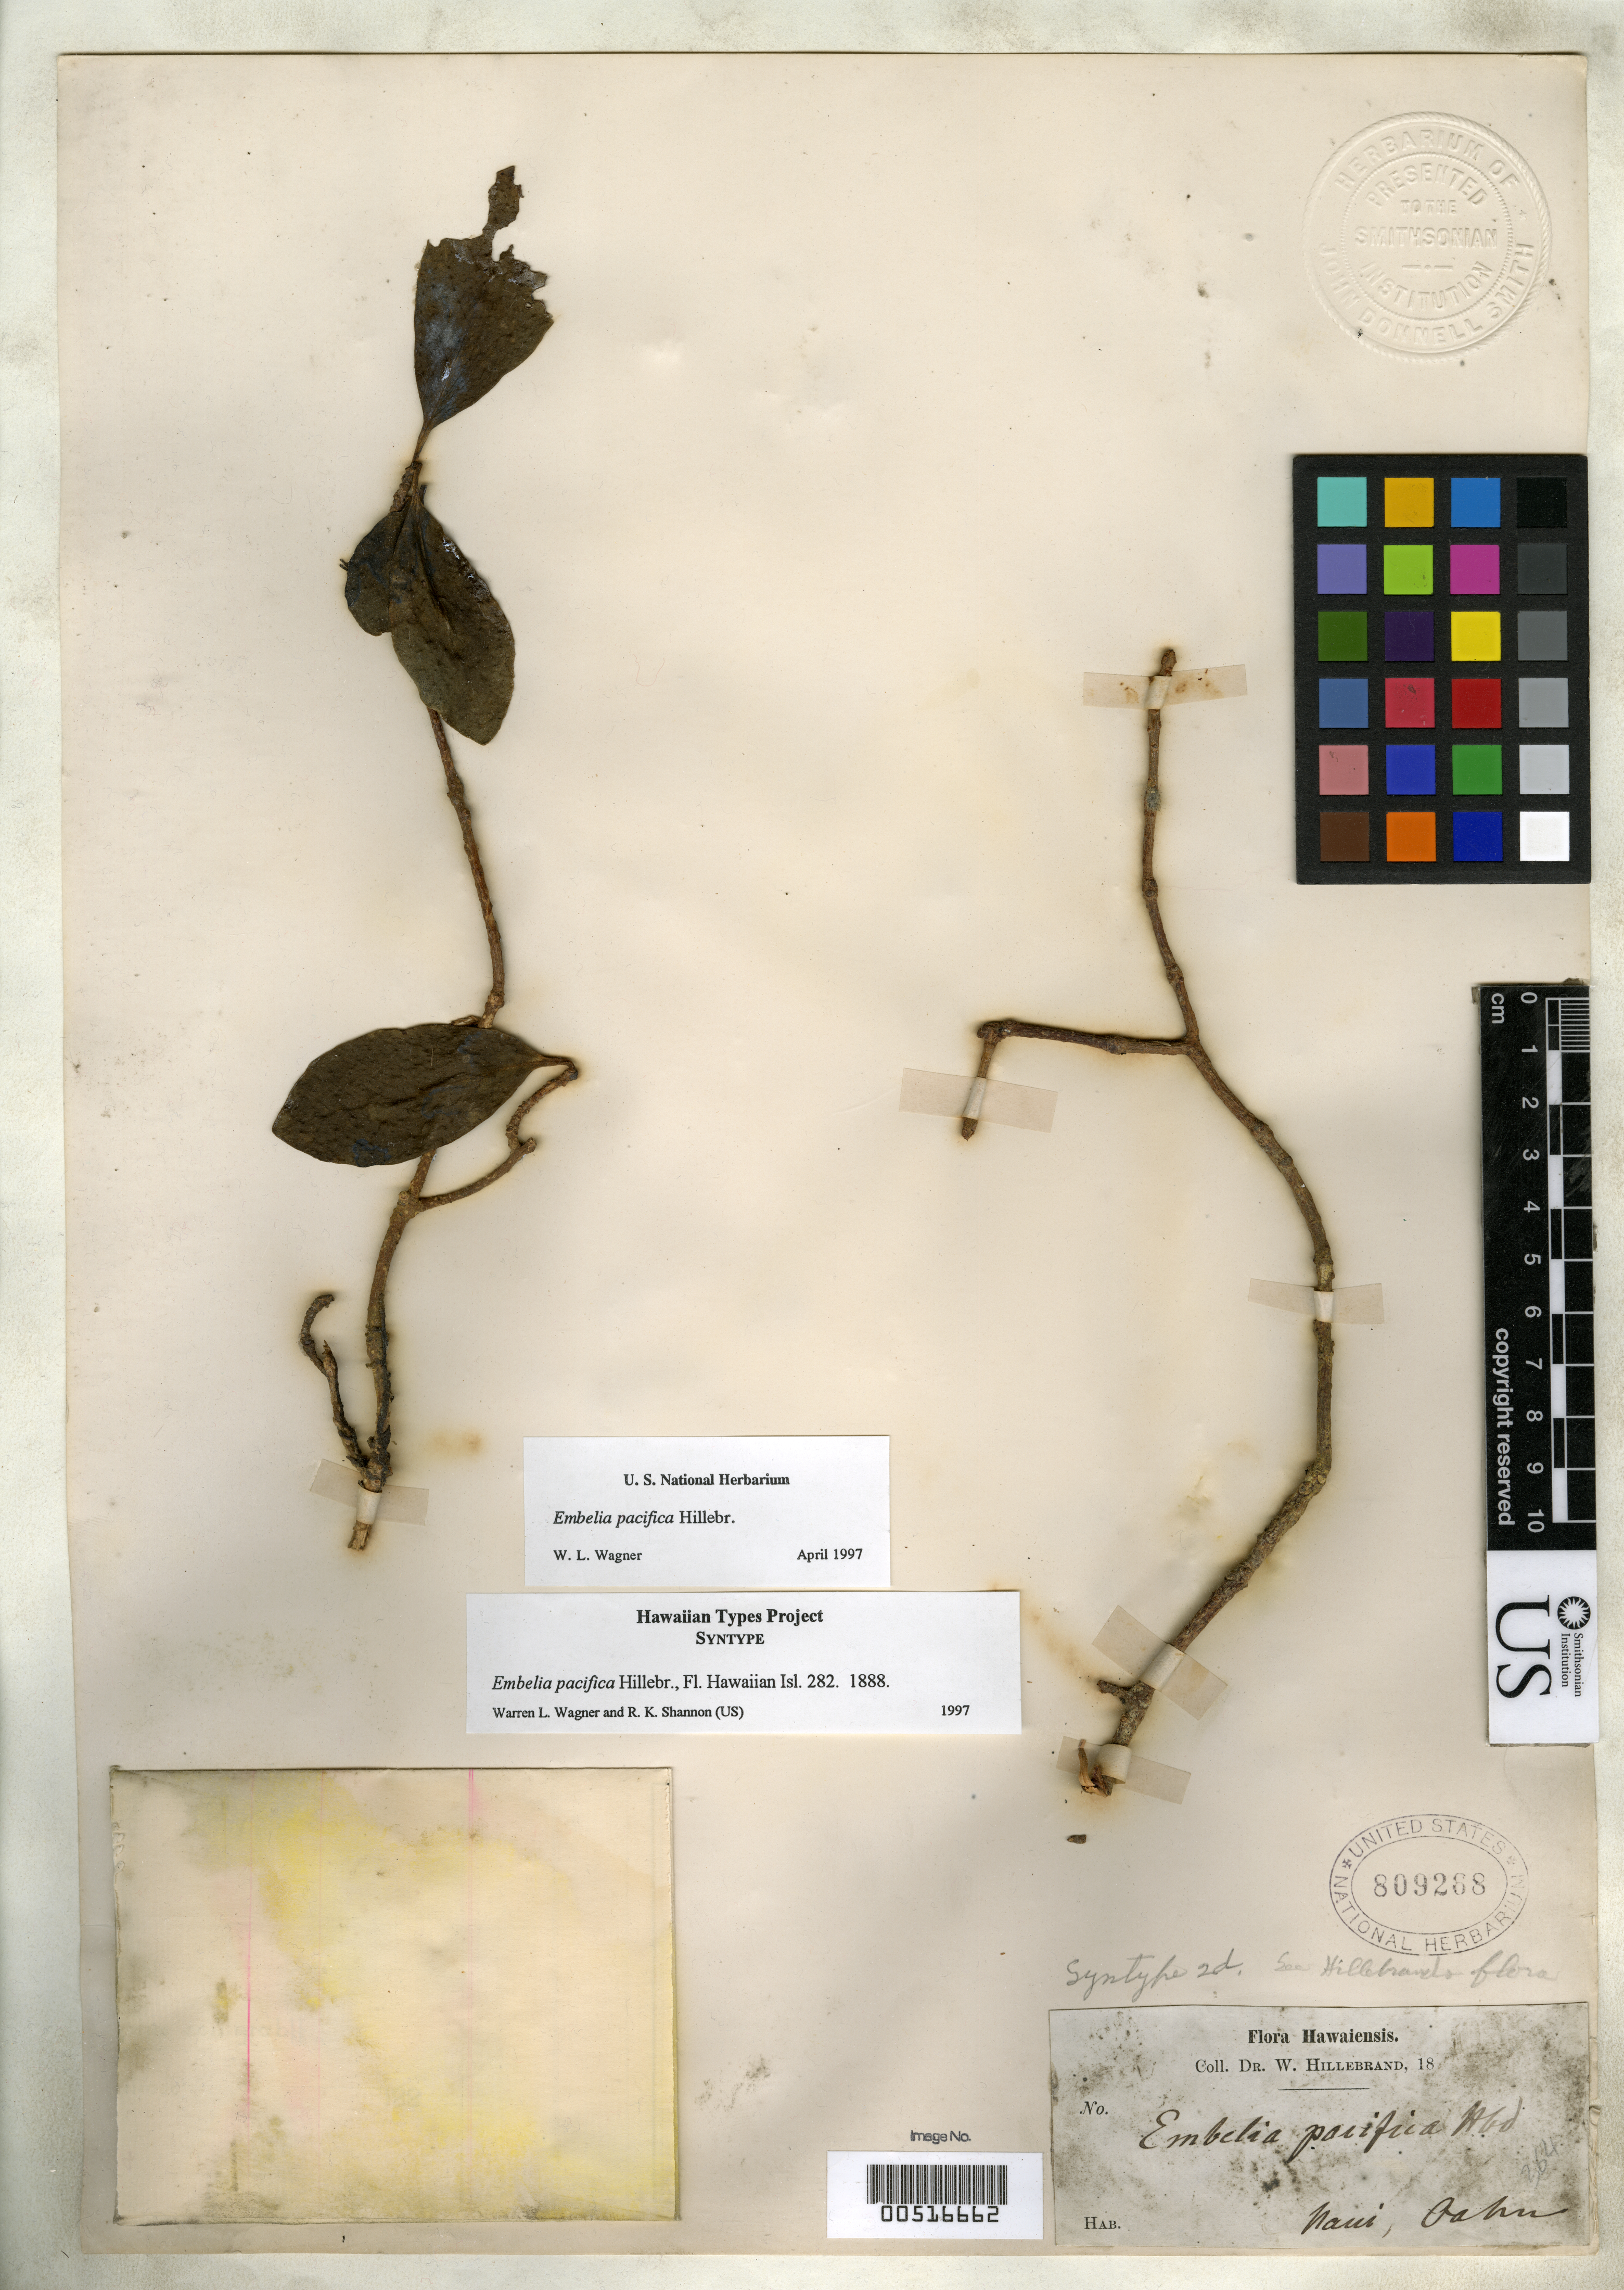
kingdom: Plantae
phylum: Tracheophyta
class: Magnoliopsida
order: Ericales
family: Primulaceae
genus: Embelia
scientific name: Embelia pacifica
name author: Hillebr.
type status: Syntype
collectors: W. Hillebrand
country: United States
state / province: Hawaii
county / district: Maui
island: Maui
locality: Maui, Oahu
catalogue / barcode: US 809268